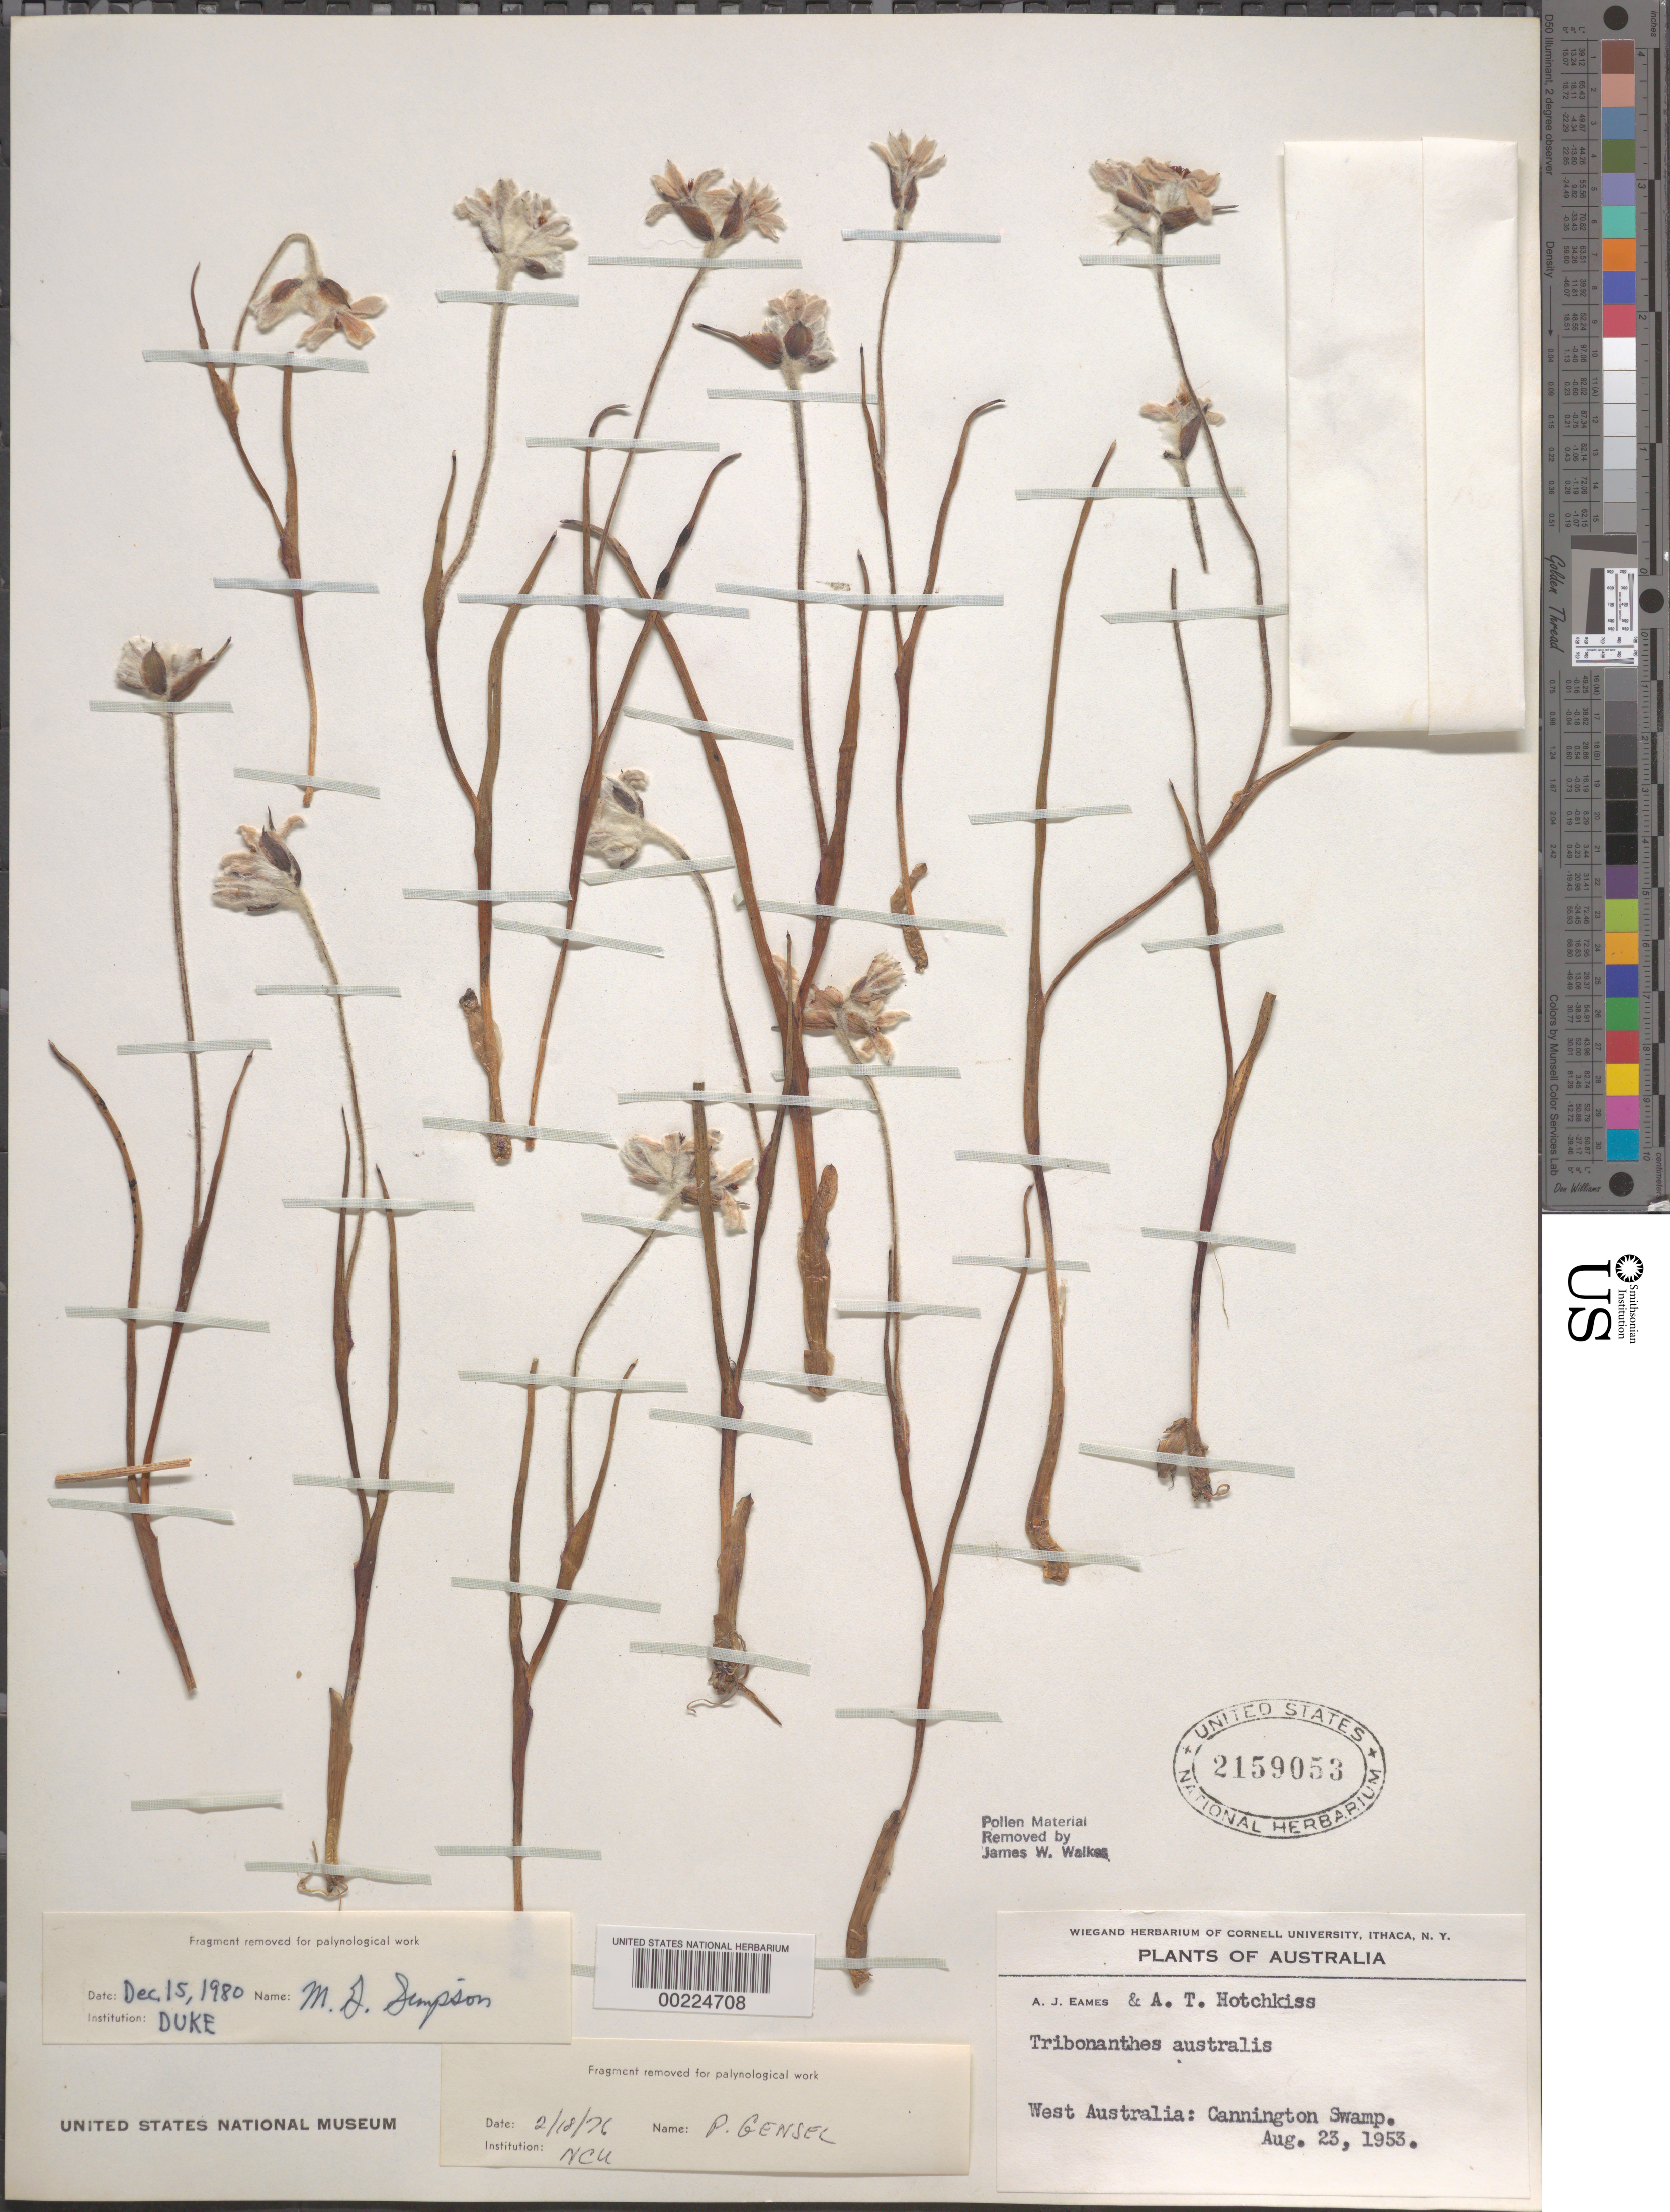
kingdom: Plantae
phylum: Tracheophyta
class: Liliopsida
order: Commelinales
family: Haemodoraceae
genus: Tribonanthes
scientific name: Tribonanthes australis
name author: Endl.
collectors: A. J. Eames & A. Hotchkiss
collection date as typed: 23 Aug 1953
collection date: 1953-08-23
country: Australia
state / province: Western Australia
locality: Cannington swamp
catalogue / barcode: US 2159053